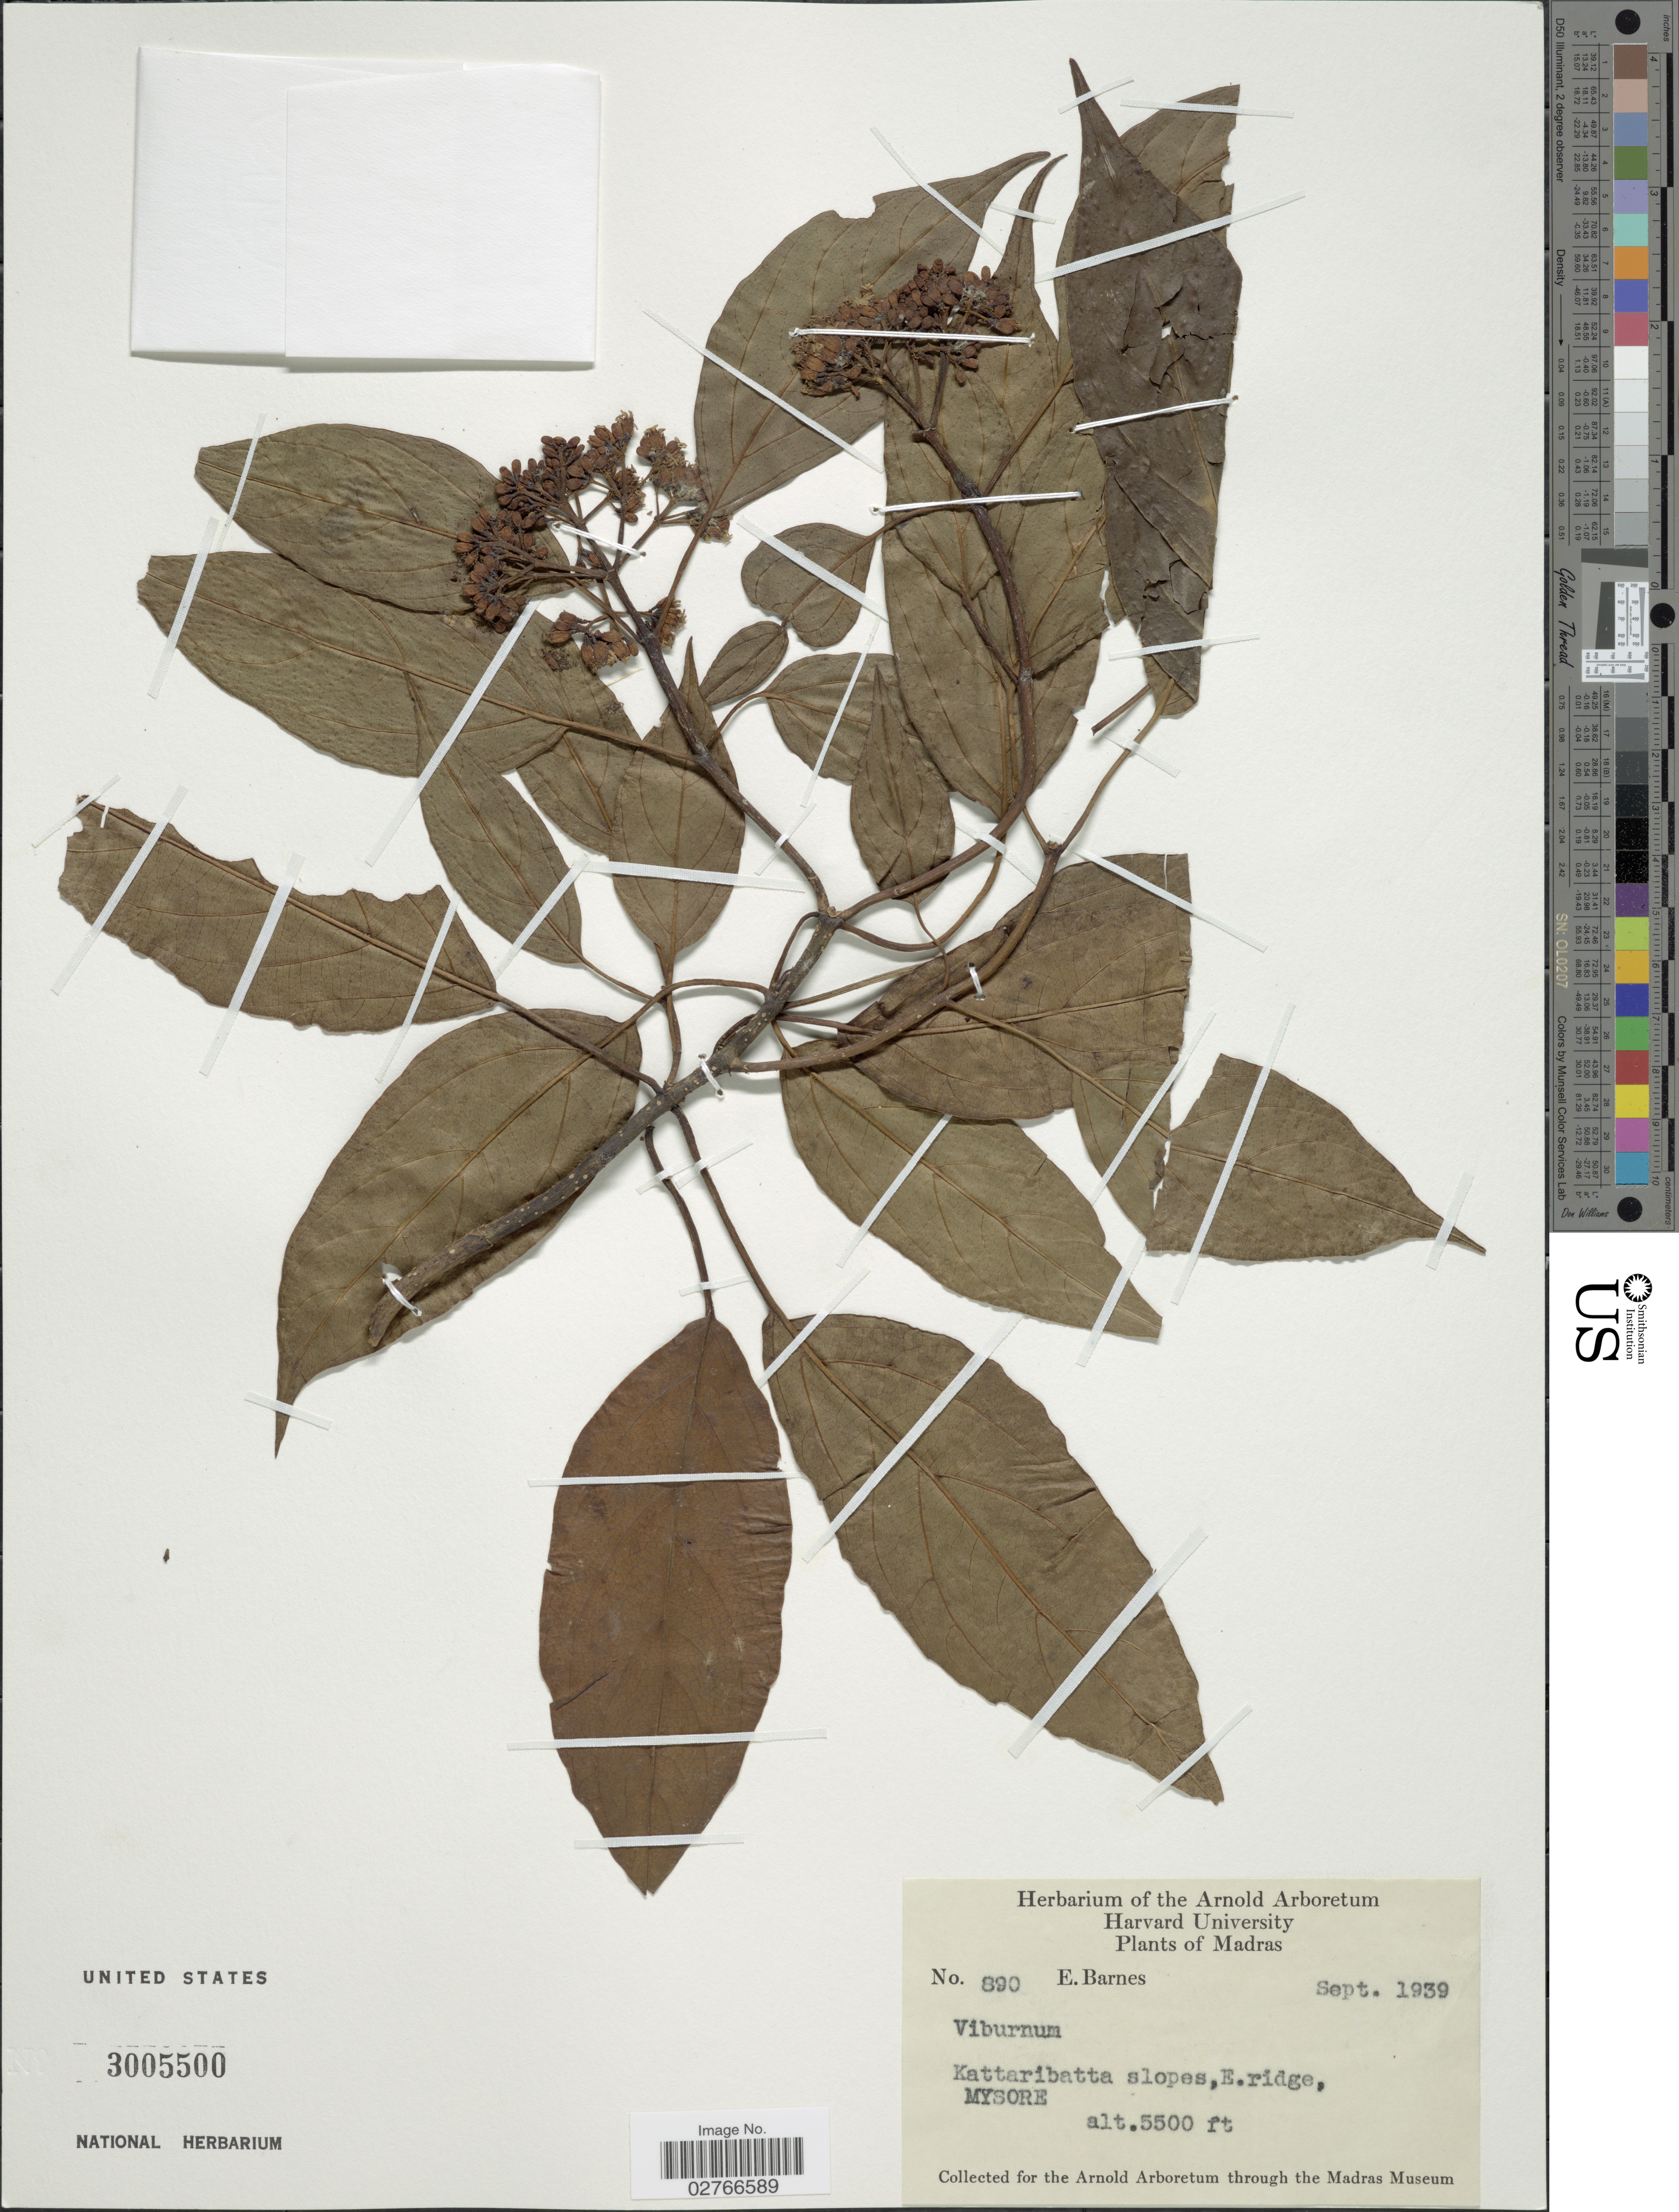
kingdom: Plantae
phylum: Tracheophyta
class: Magnoliopsida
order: Dipsacales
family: Viburnaceae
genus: Viburnum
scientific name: Viburnum sp.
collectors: E. Barnes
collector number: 890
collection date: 1939-09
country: India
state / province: Karnataka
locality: Madras. Kattaribatta slopes, E. ridge, Mysore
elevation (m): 1676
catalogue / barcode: US 3005500